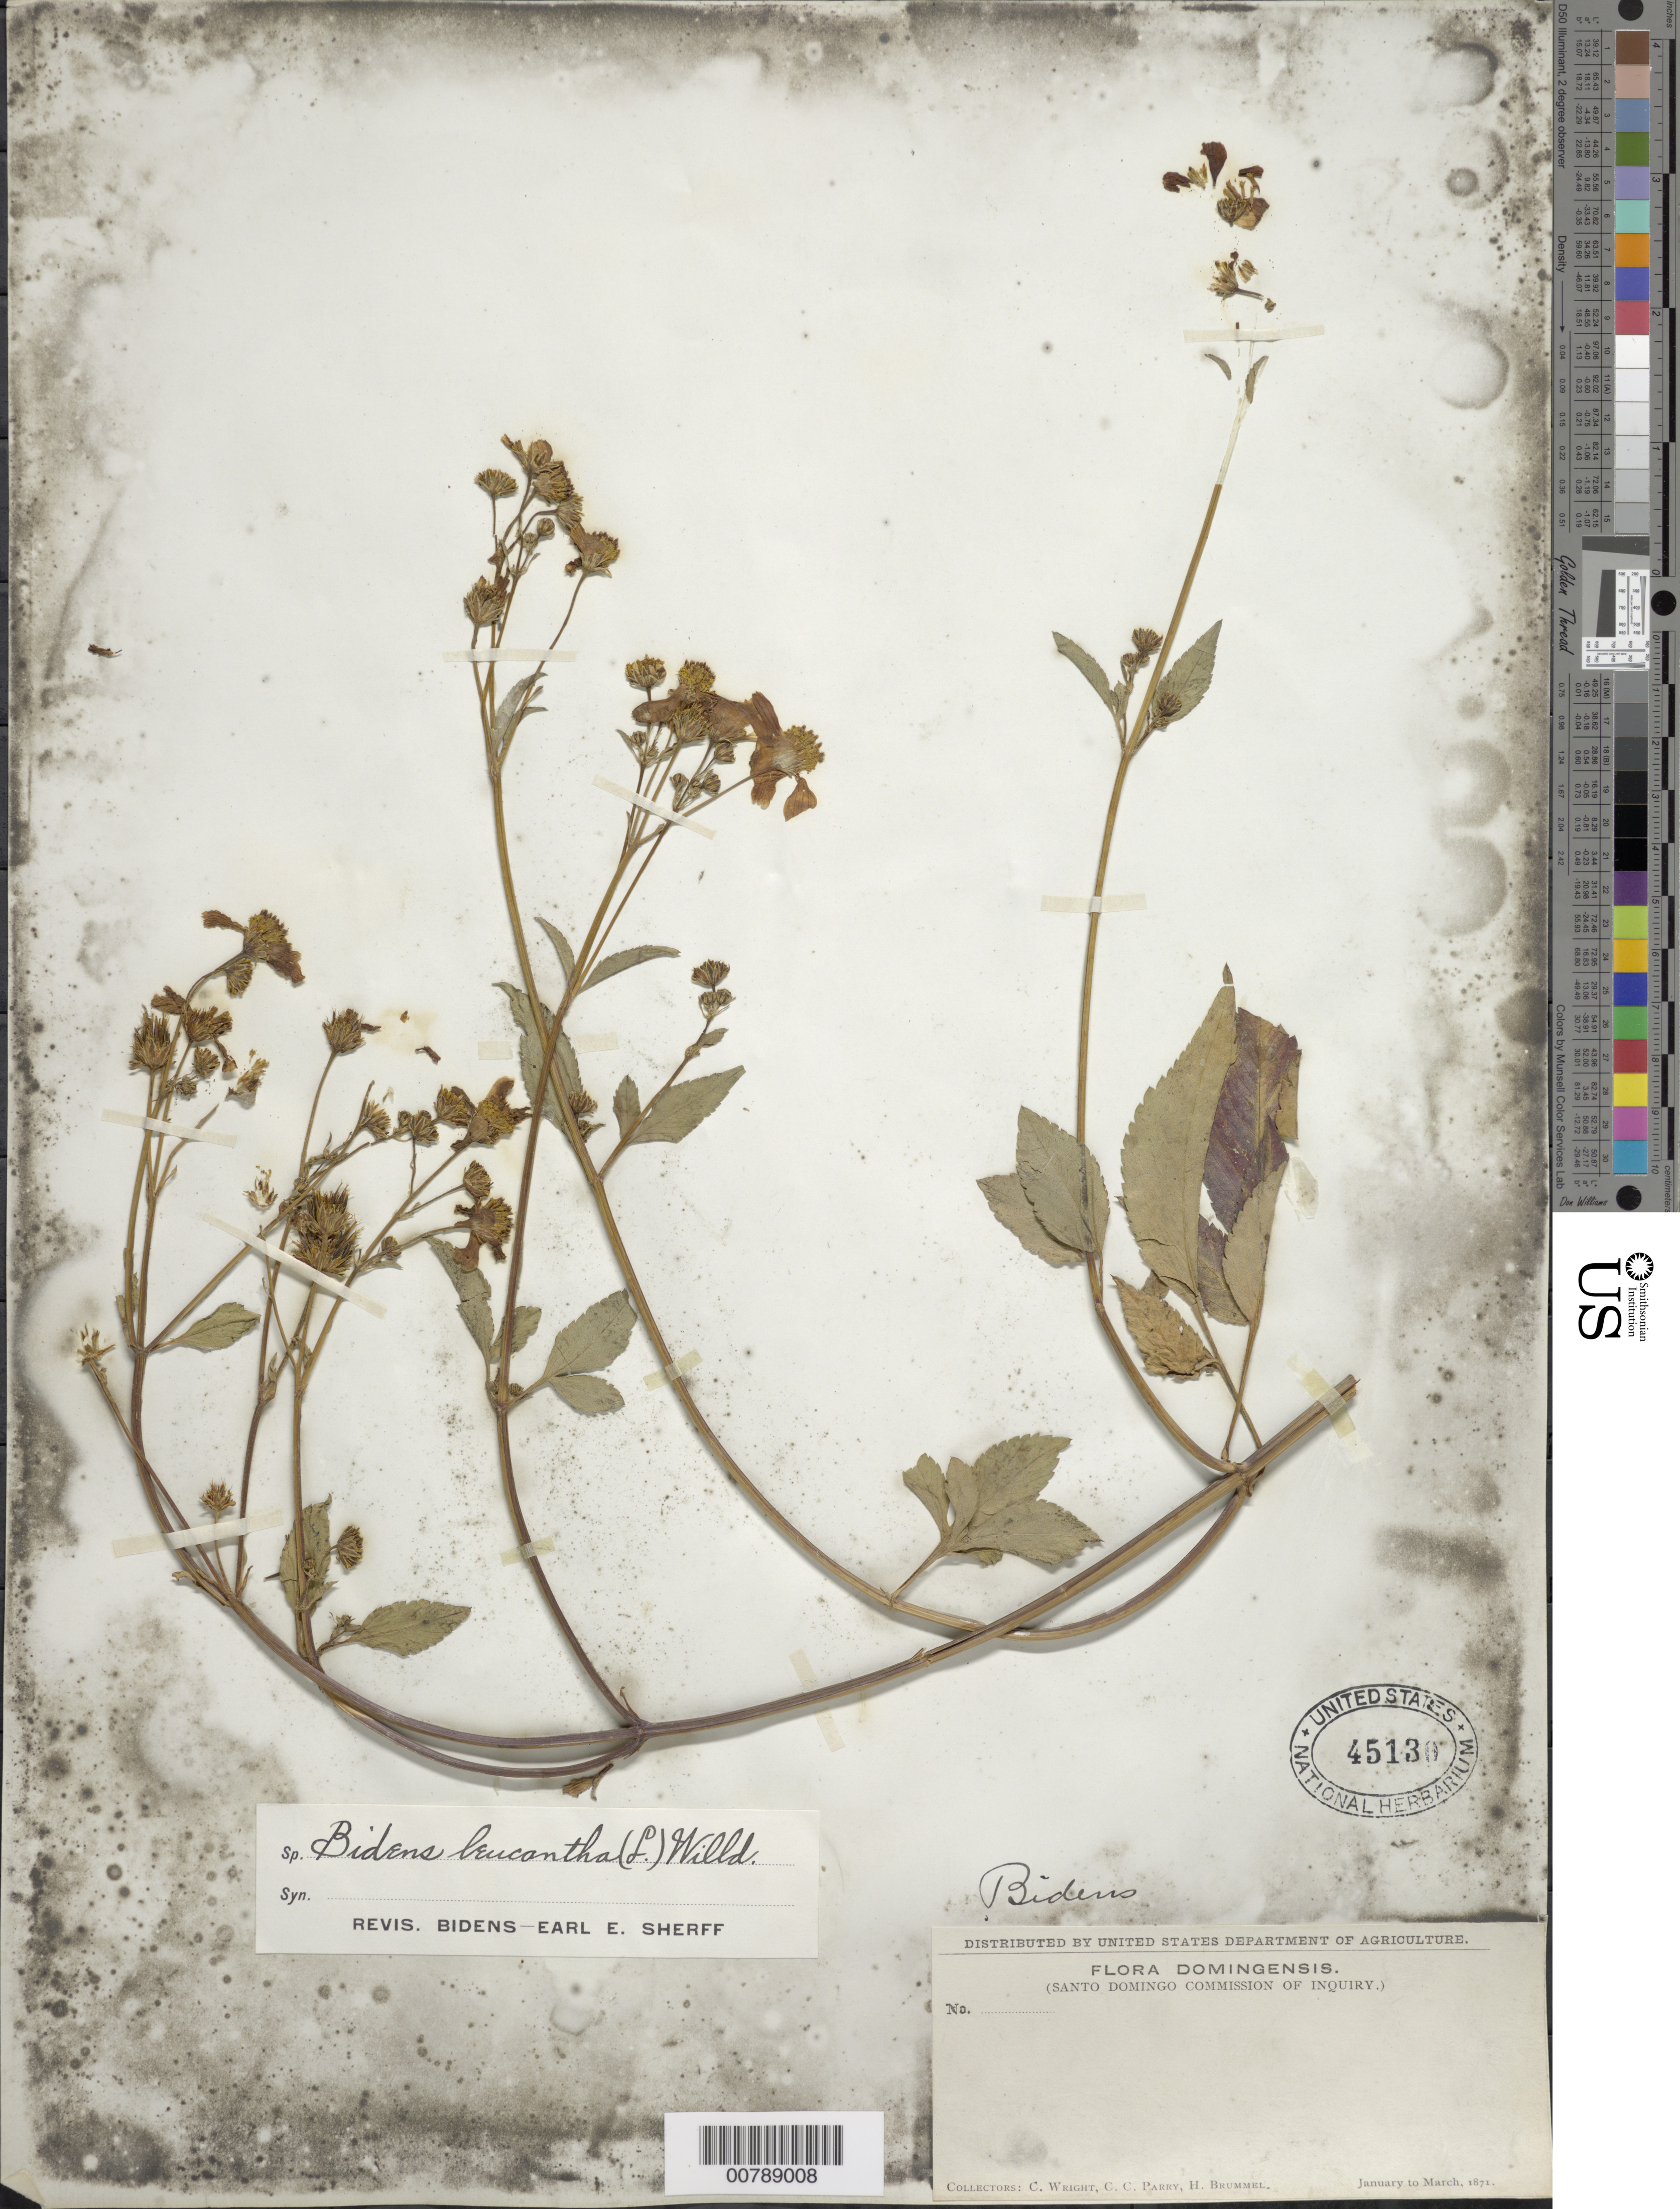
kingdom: Plantae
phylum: Tracheophyta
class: Magnoliopsida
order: Asterales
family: Asteraceae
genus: Bidens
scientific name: Bidens alba var. radiata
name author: (Sch. Bip.) R.E. Ballard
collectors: C. Wright, C. C. Parry & H. Brummel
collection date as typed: Jan 1871 to -- Mar 1871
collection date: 1871-01/1871-03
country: Dominican Republic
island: Hispaniola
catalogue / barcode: US 45130